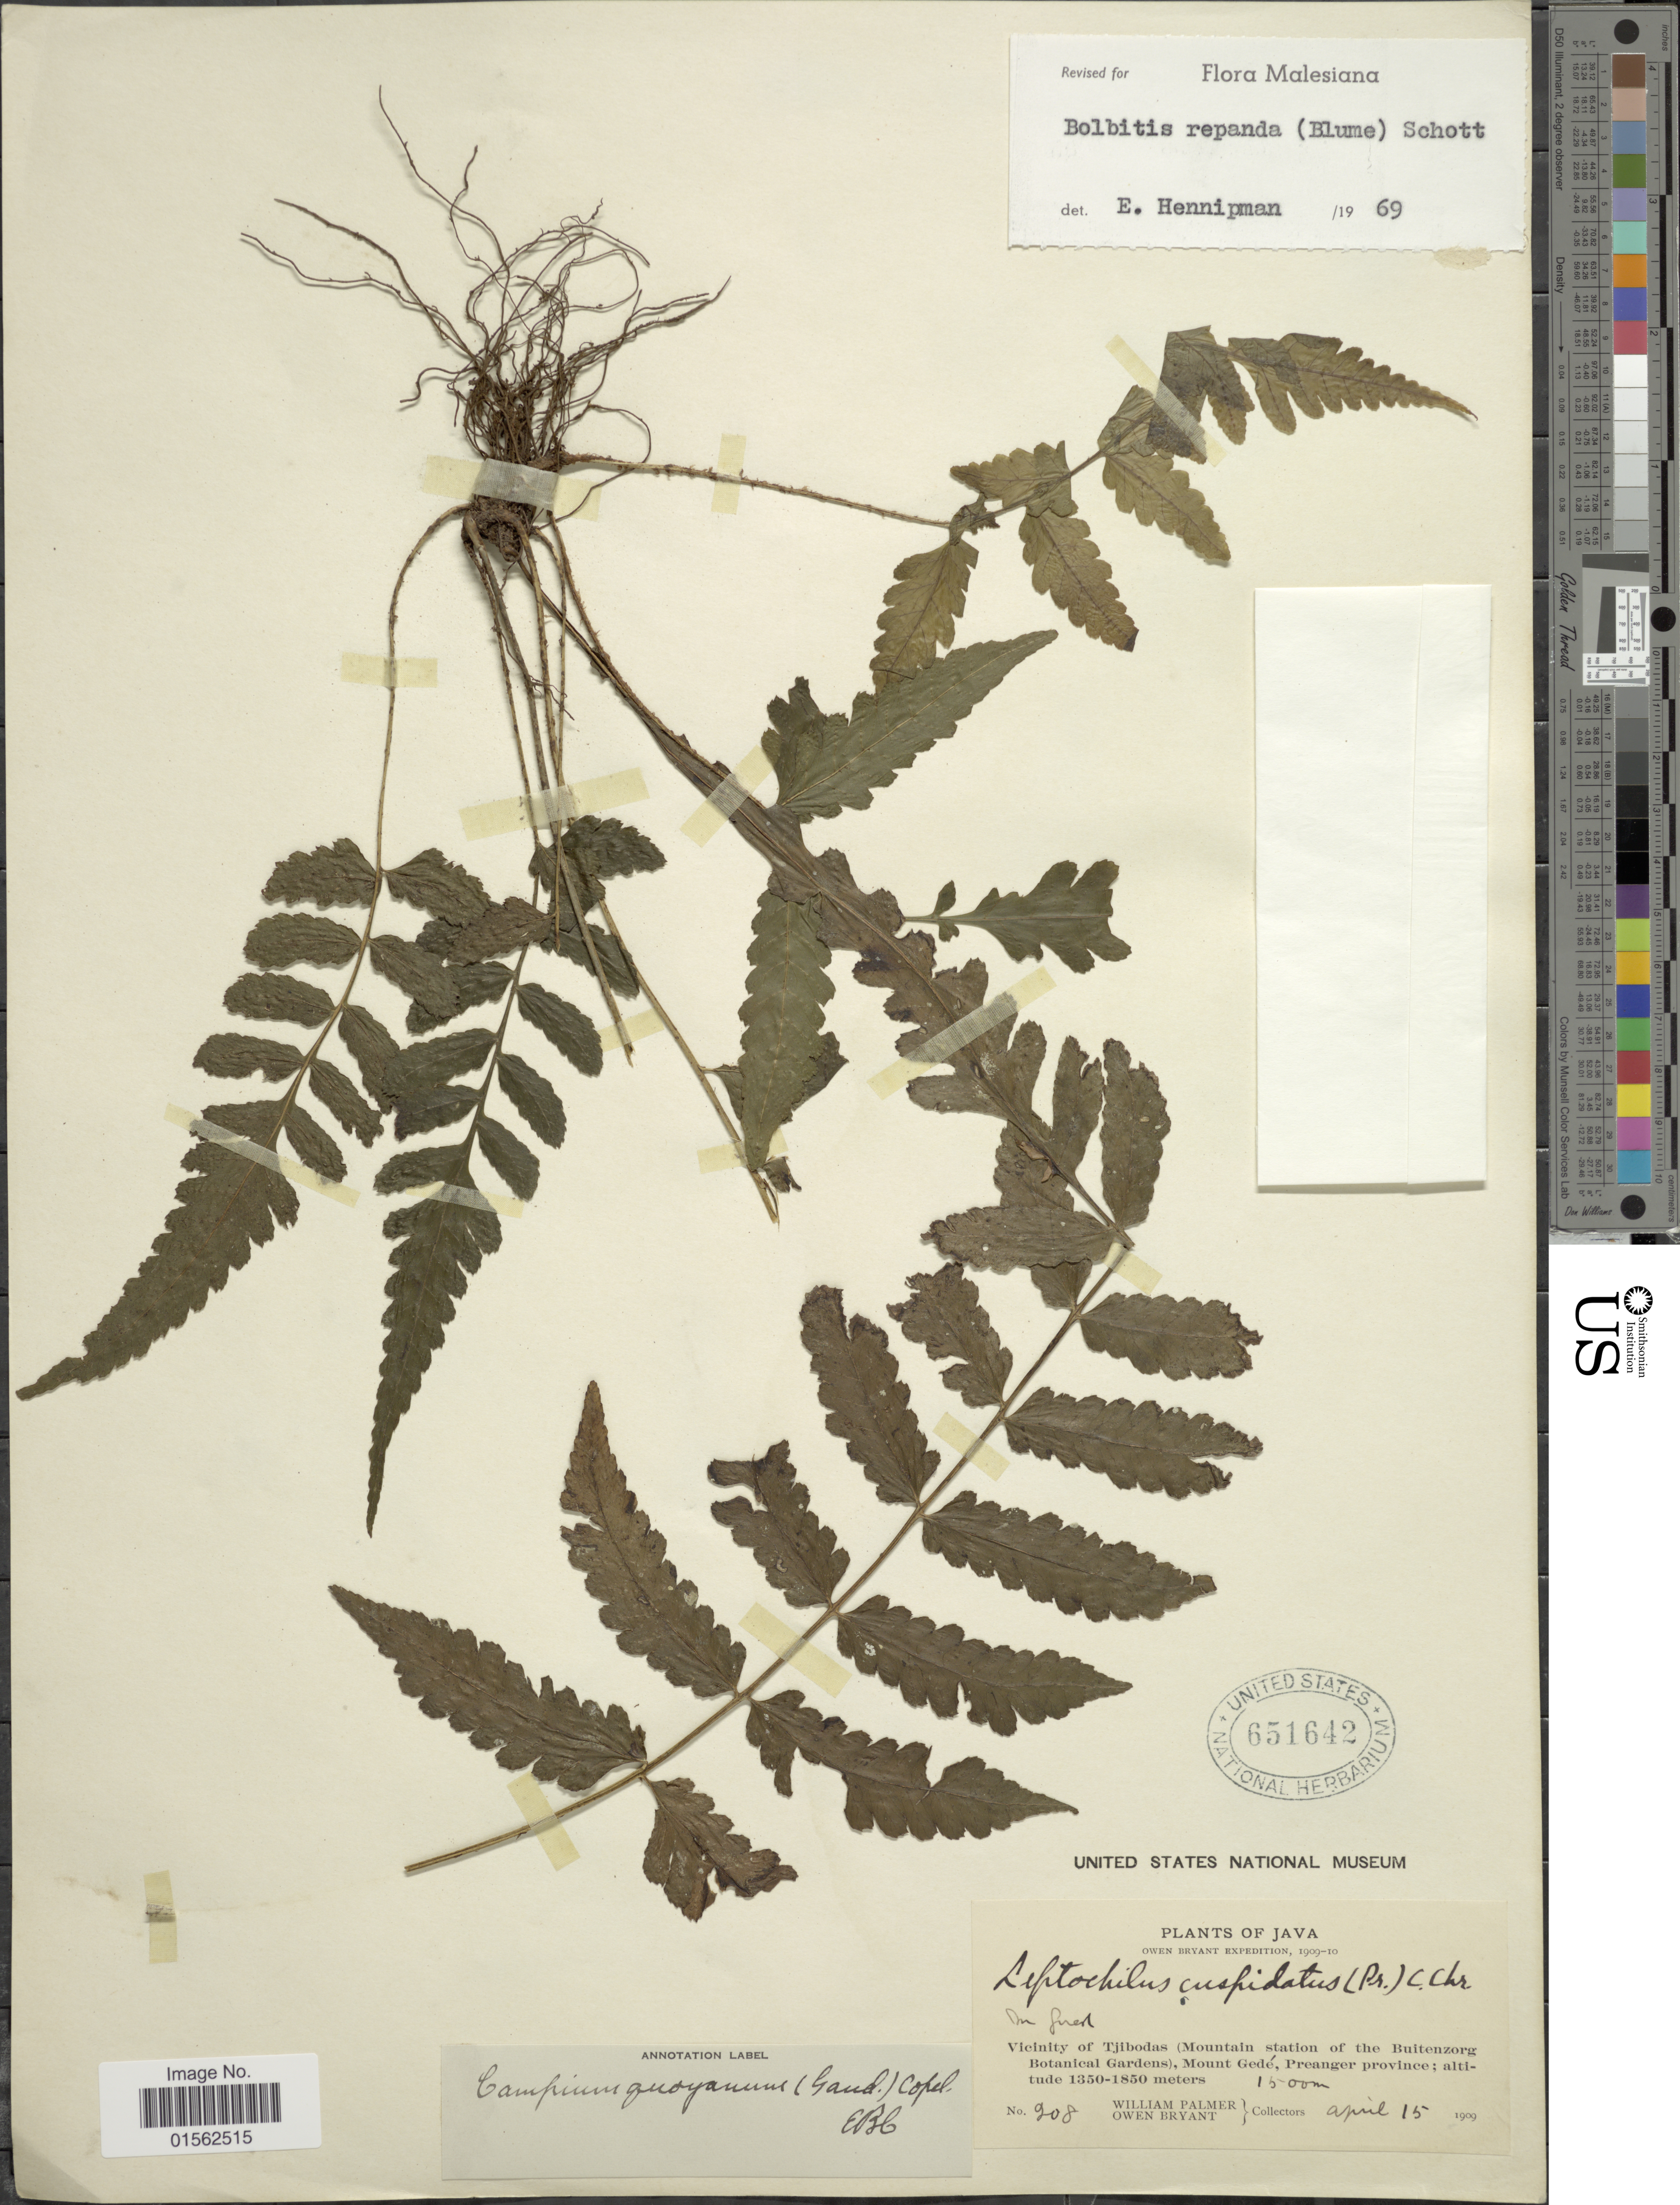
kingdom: Plantae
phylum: Tracheophyta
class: Polypodiopsida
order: Polypodiales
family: Dryopteridaceae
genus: Bolbitis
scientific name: Bolbitis repanda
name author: (Blume) Schott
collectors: W. Palmer & O. Bryant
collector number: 208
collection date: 1909-04-15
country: Indonesia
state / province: Java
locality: Vicinity of Tjibodas (Mountain station of the Buitenzorg Botanical Gardens). Mount Gedé, Preanger province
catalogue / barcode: US 651642